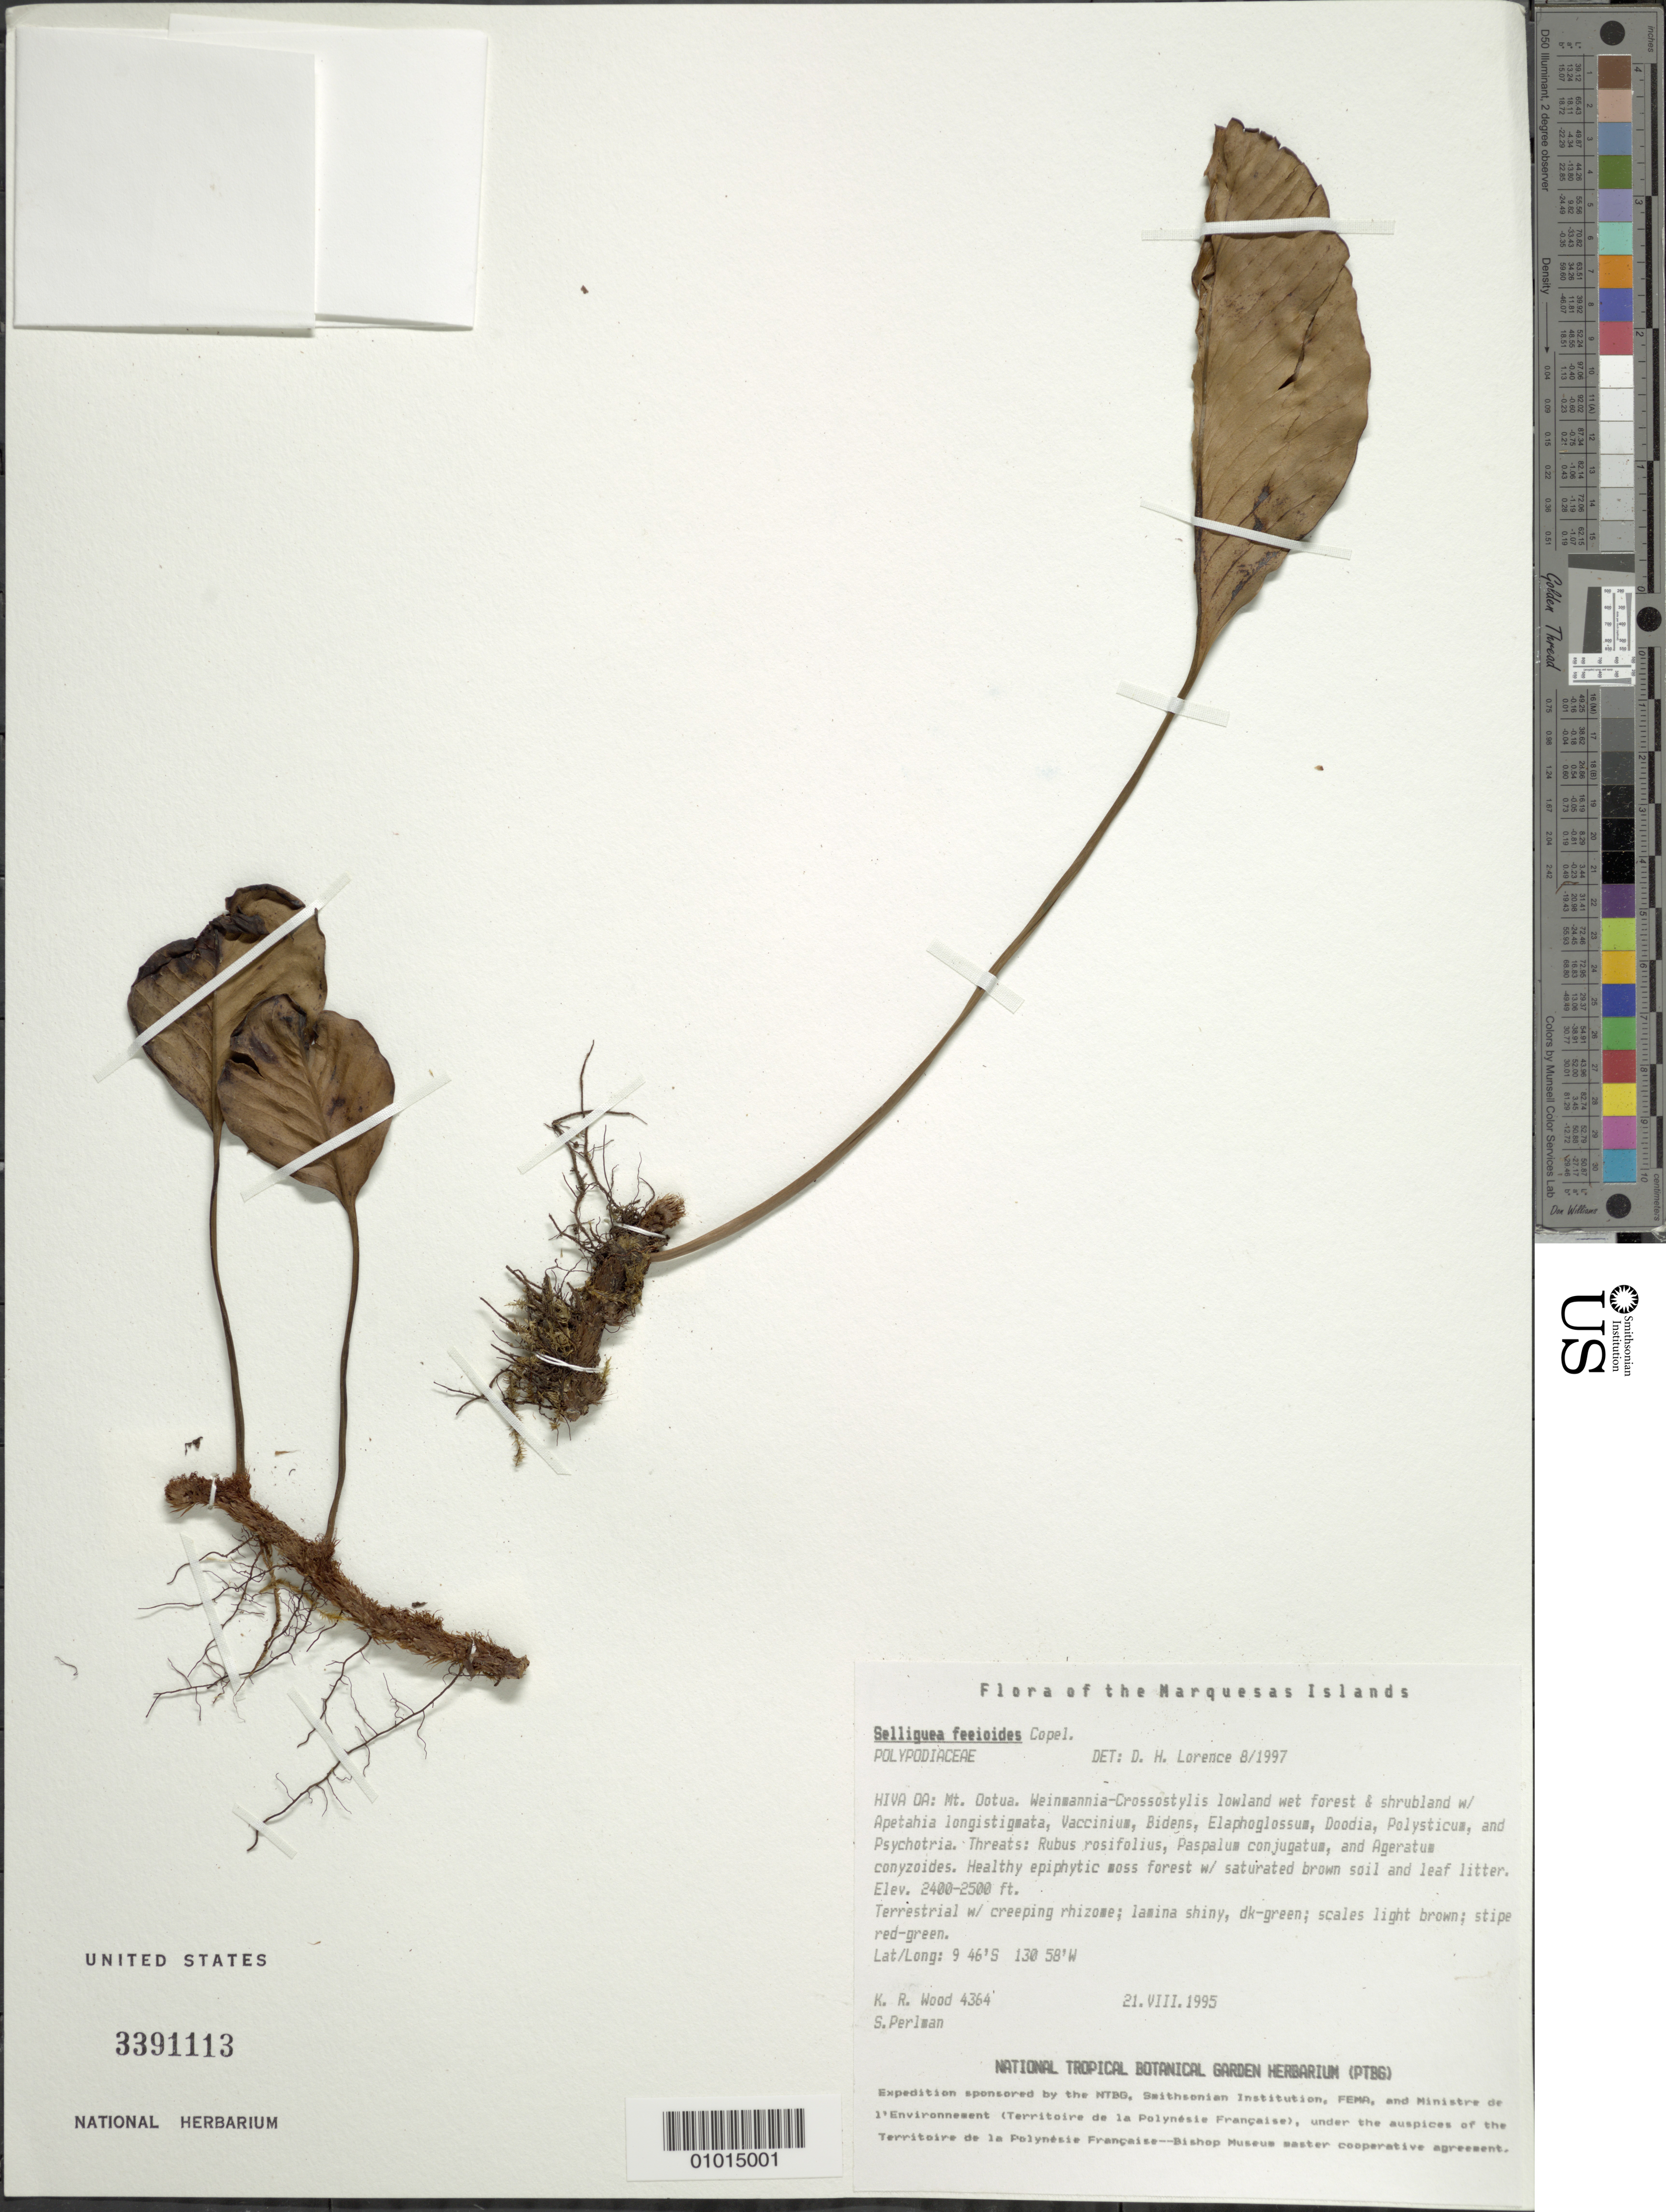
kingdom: Plantae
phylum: Tracheophyta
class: Polypodiopsida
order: Polypodiales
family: Polypodiaceae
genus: Selliguea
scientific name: Selliguea feeoides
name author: Copel.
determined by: Lorence, David H., (PTBG), National Tropical Botanical Garden (UNITED STATES)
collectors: K. R. Wood & S. P. Perlman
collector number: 4364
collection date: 1995-08-21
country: French Polynesia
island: Hiva Oa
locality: Mt. Ootua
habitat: Weinmannia - Crossostylis lowland wet forest and shrubland. Healthy epiphytic moss forest with saturated brown soil and leaf litter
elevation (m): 732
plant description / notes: Rubus rosifolius, Paspalum conjugatum, Ageratum conyzoides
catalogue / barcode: US 3391113